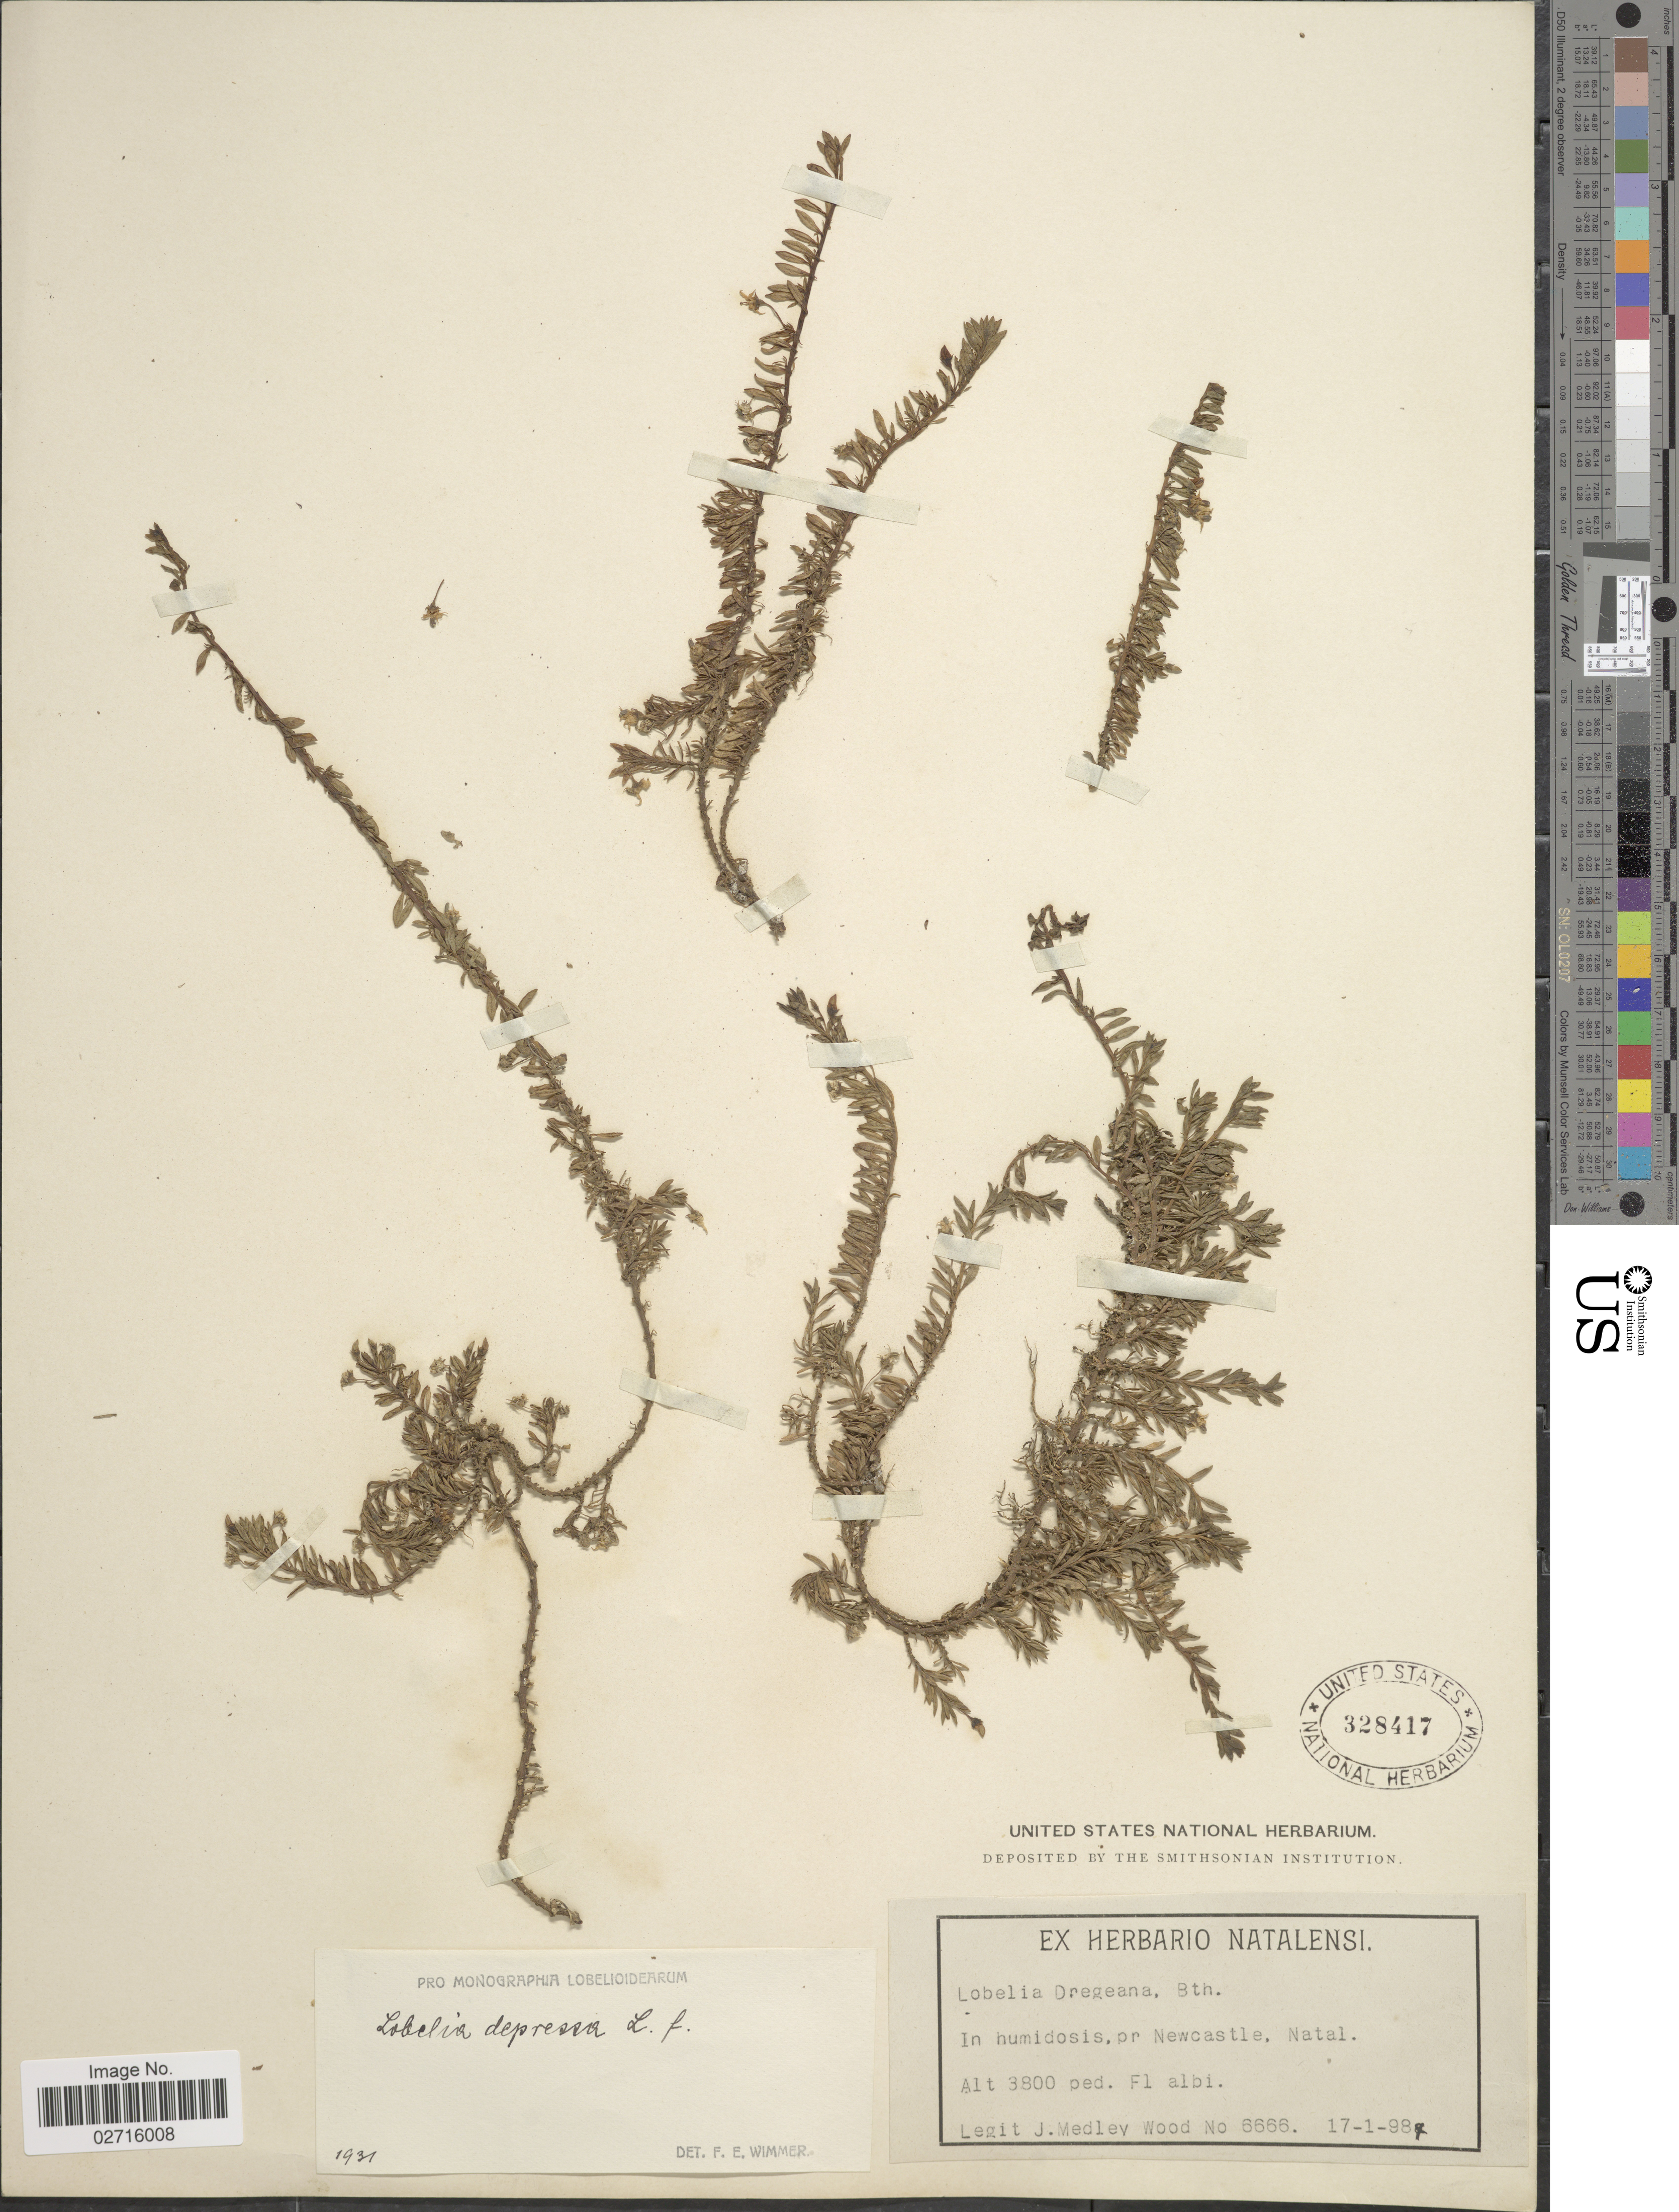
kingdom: Plantae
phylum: Tracheophyta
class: Magnoliopsida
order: Asterales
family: Campanulaceae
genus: Lobelia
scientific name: Lobelia depressa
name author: L. f.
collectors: J. Medley Wood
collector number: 6666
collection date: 1898-01-17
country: South Africa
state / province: KwaZulu-Natal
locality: In humidosis, pr Newcastle, Natal.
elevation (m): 1158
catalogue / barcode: US 328417